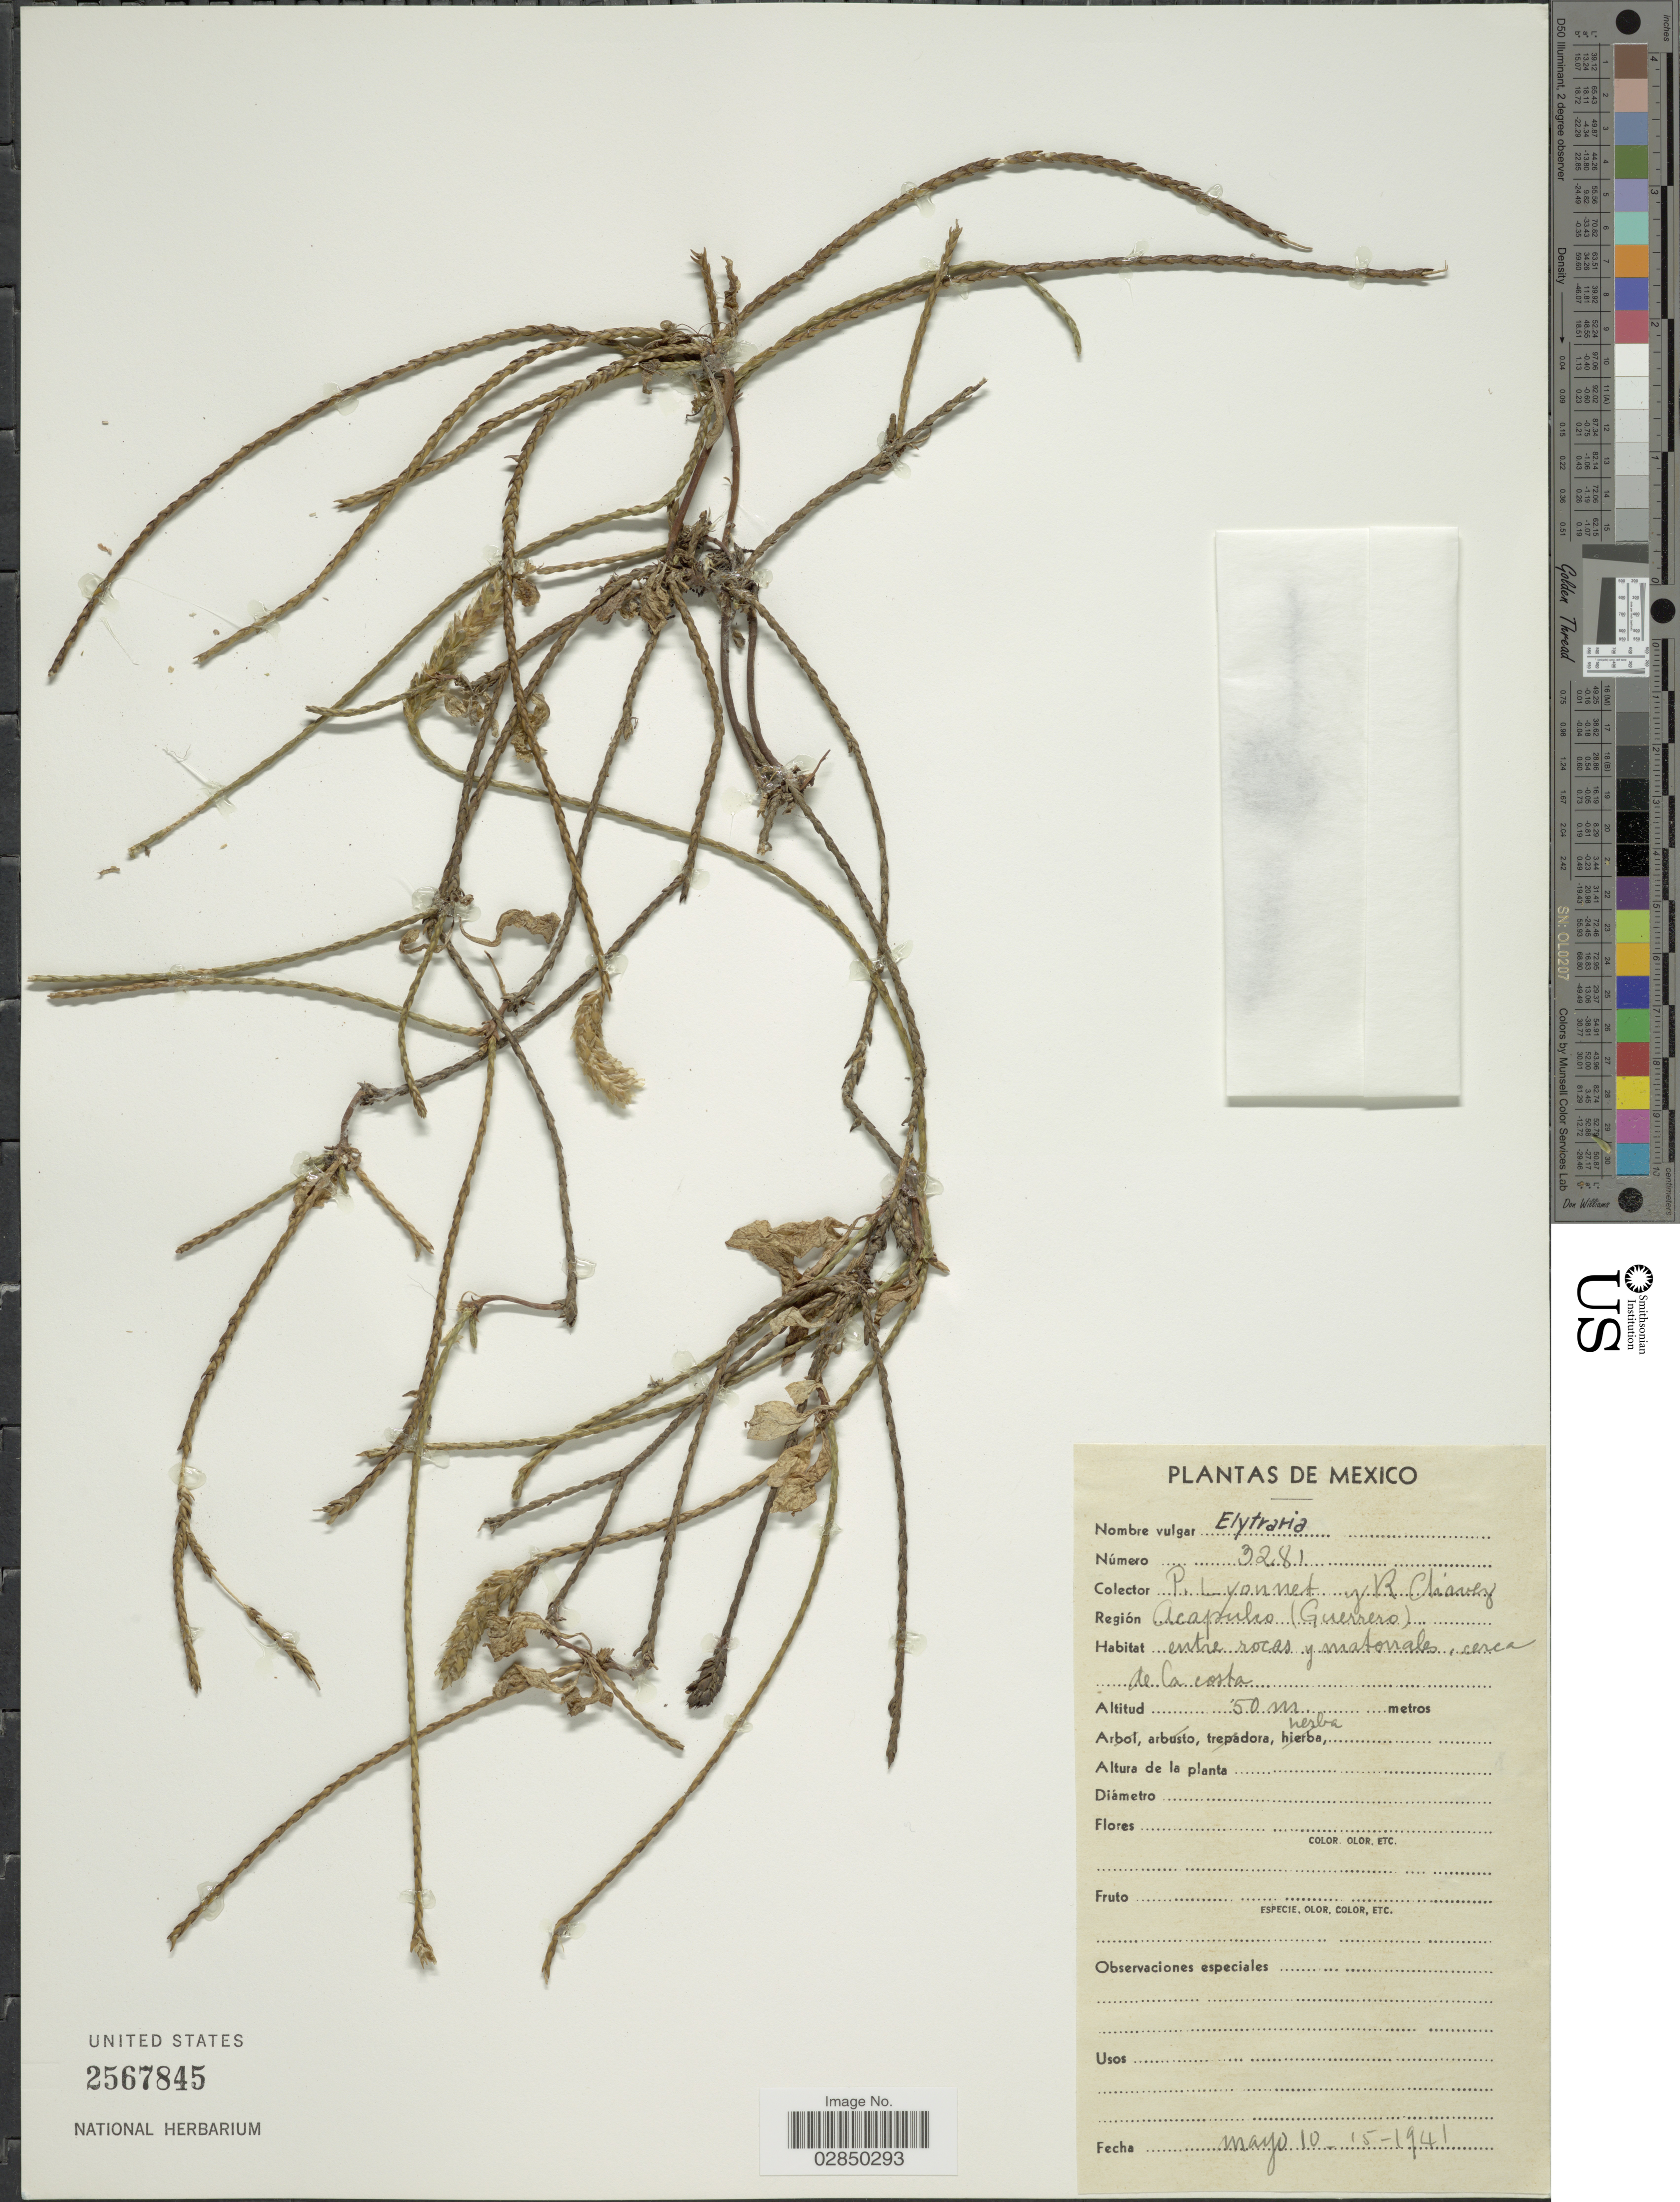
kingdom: Plantae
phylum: Tracheophyta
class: Magnoliopsida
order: Lamiales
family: Acanthaceae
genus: Elytraria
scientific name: Elytraria imbricata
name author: (Vahl) Pers.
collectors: P. Lyonnet & R. Chávez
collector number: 3281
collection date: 1941-05-10/1941-05-15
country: Mexico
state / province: Guerrero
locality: Región Acapulco, cerca de la costa.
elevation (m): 50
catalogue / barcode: US 2567845